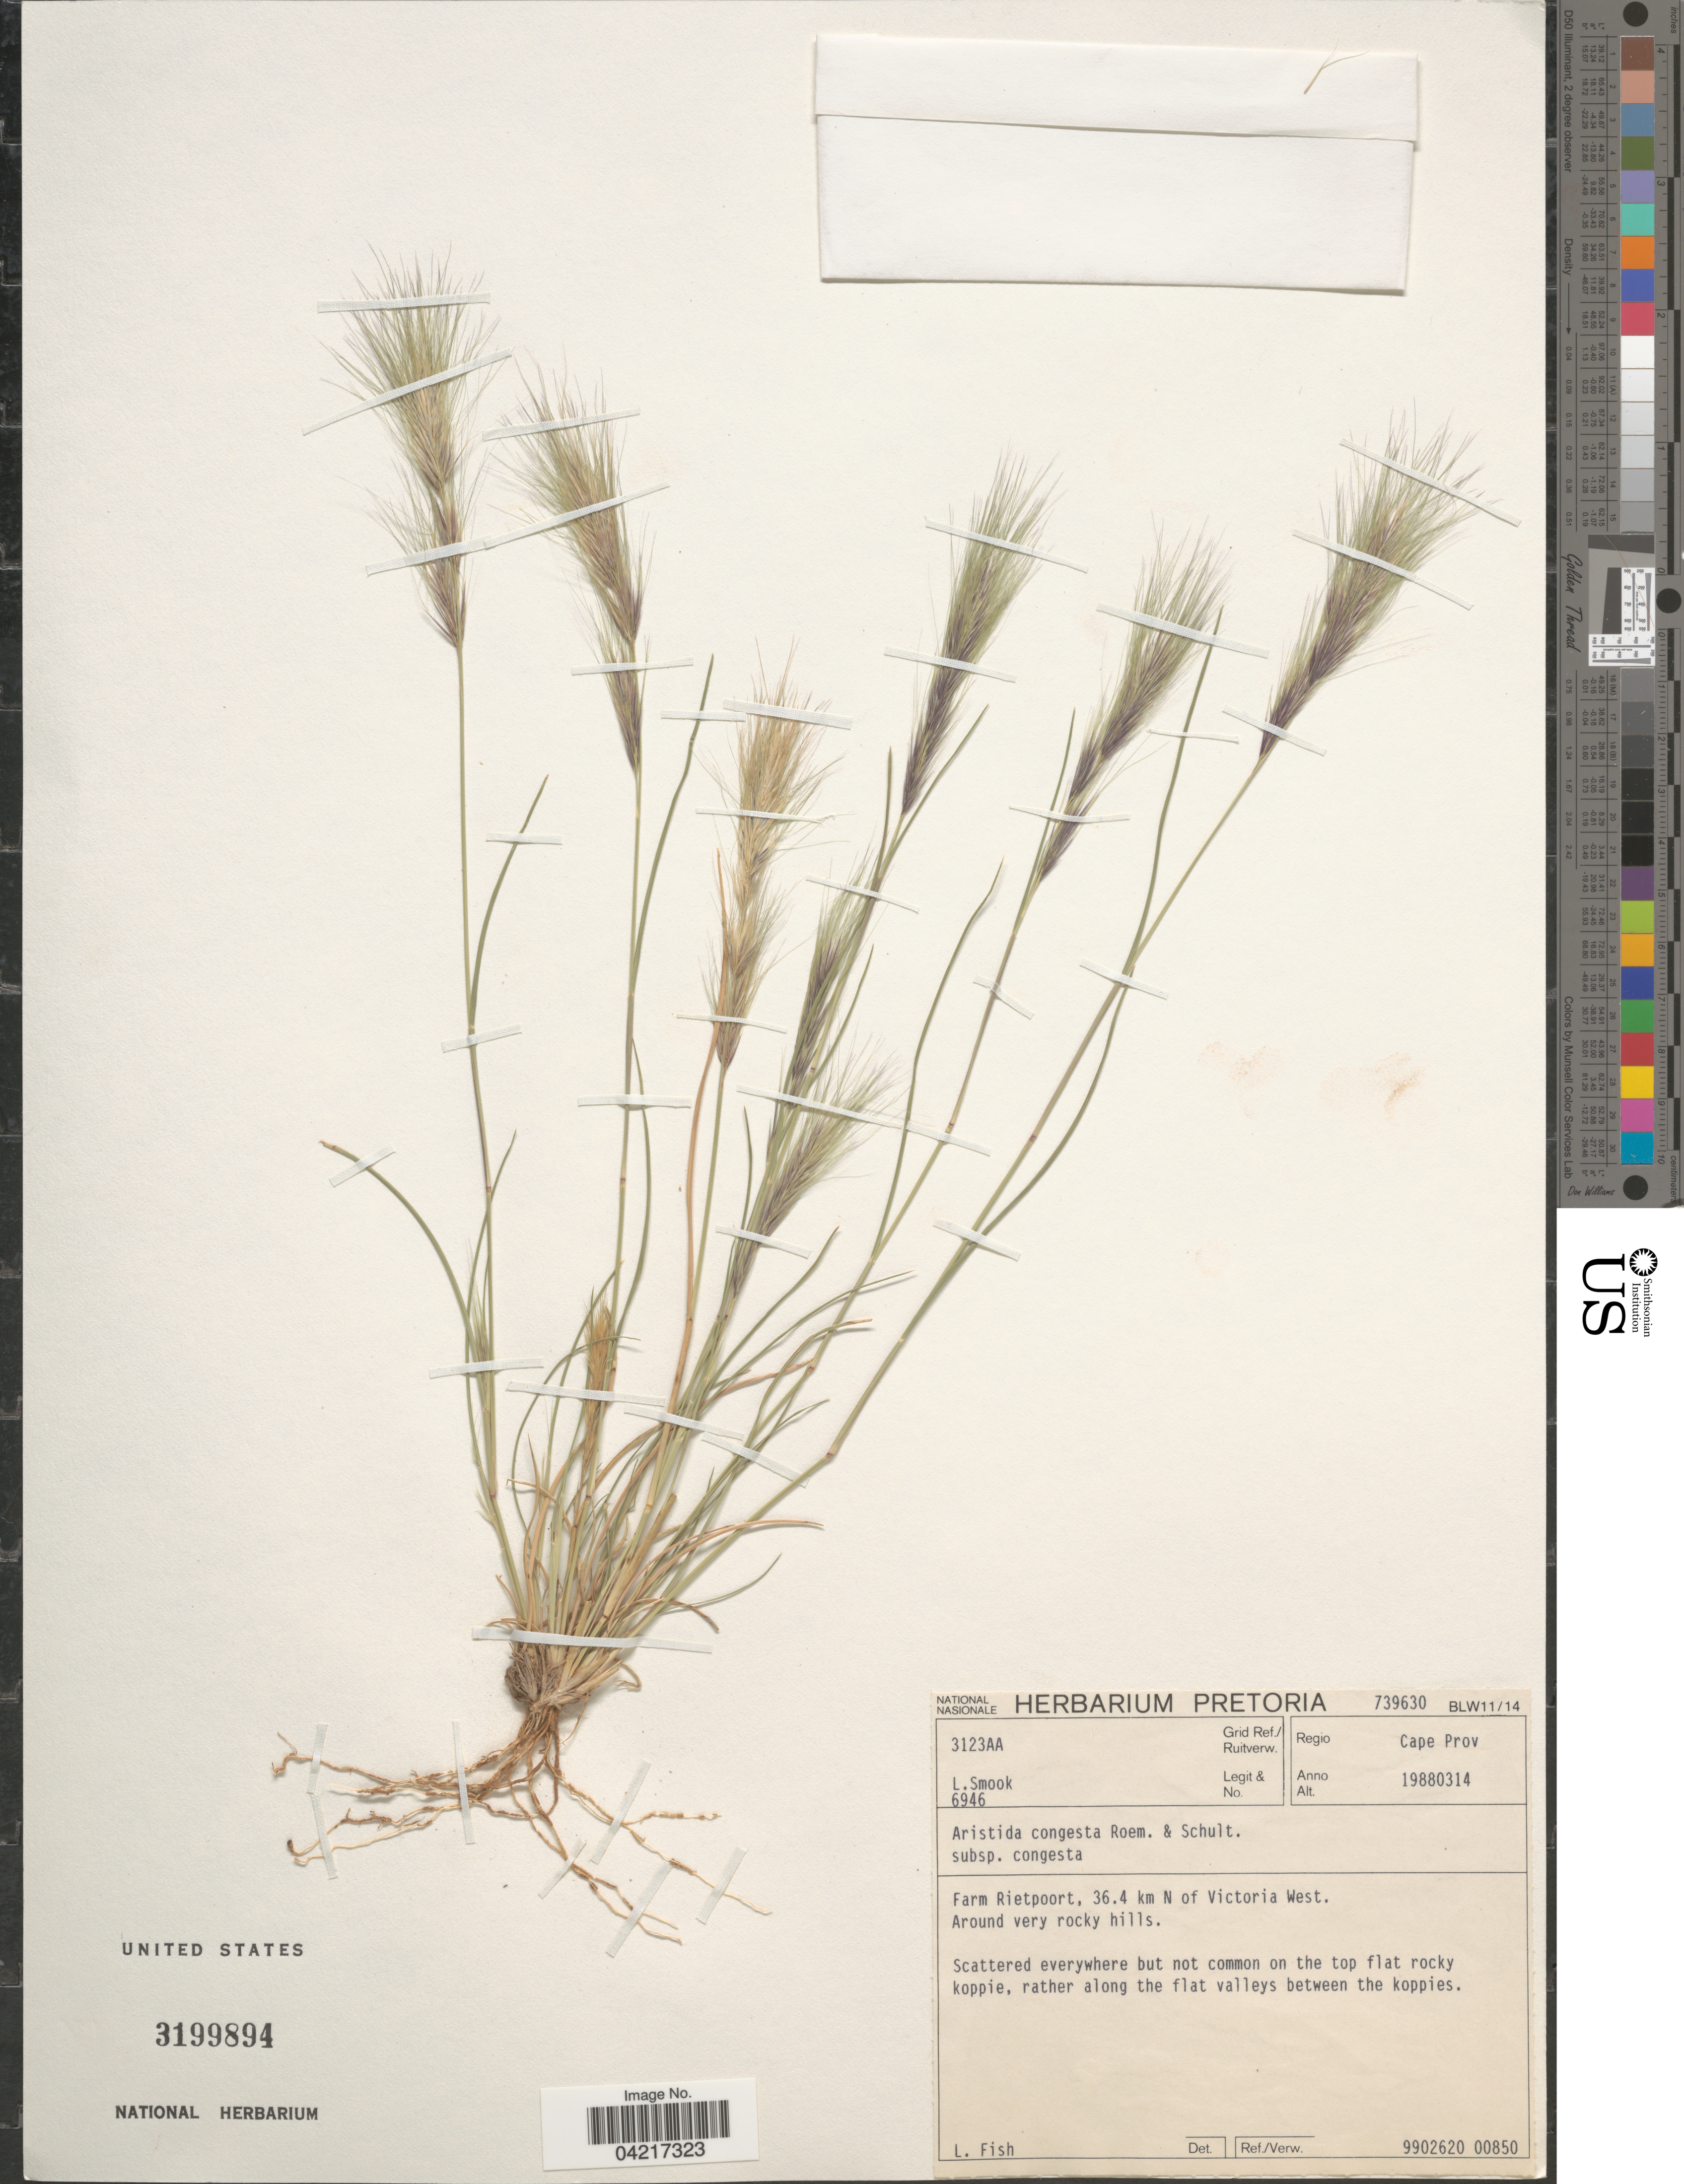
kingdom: Plantae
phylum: Tracheophyta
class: Liliopsida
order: Poales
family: Poaceae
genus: Aristida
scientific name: Aristida congesta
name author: Roem. & Schult.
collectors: L. Smook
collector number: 6946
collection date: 1988-03-14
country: South Africa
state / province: Northern Cape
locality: Grid Ref./ Ruitverw. 3123AA. Farm Rietpoort, 36.4 km N of Victoria West. Around very rocky hills. Scattered everywhere but not common on the top flat rocky koppie, rather along the flat valleys between the koppies.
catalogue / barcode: US 3199894